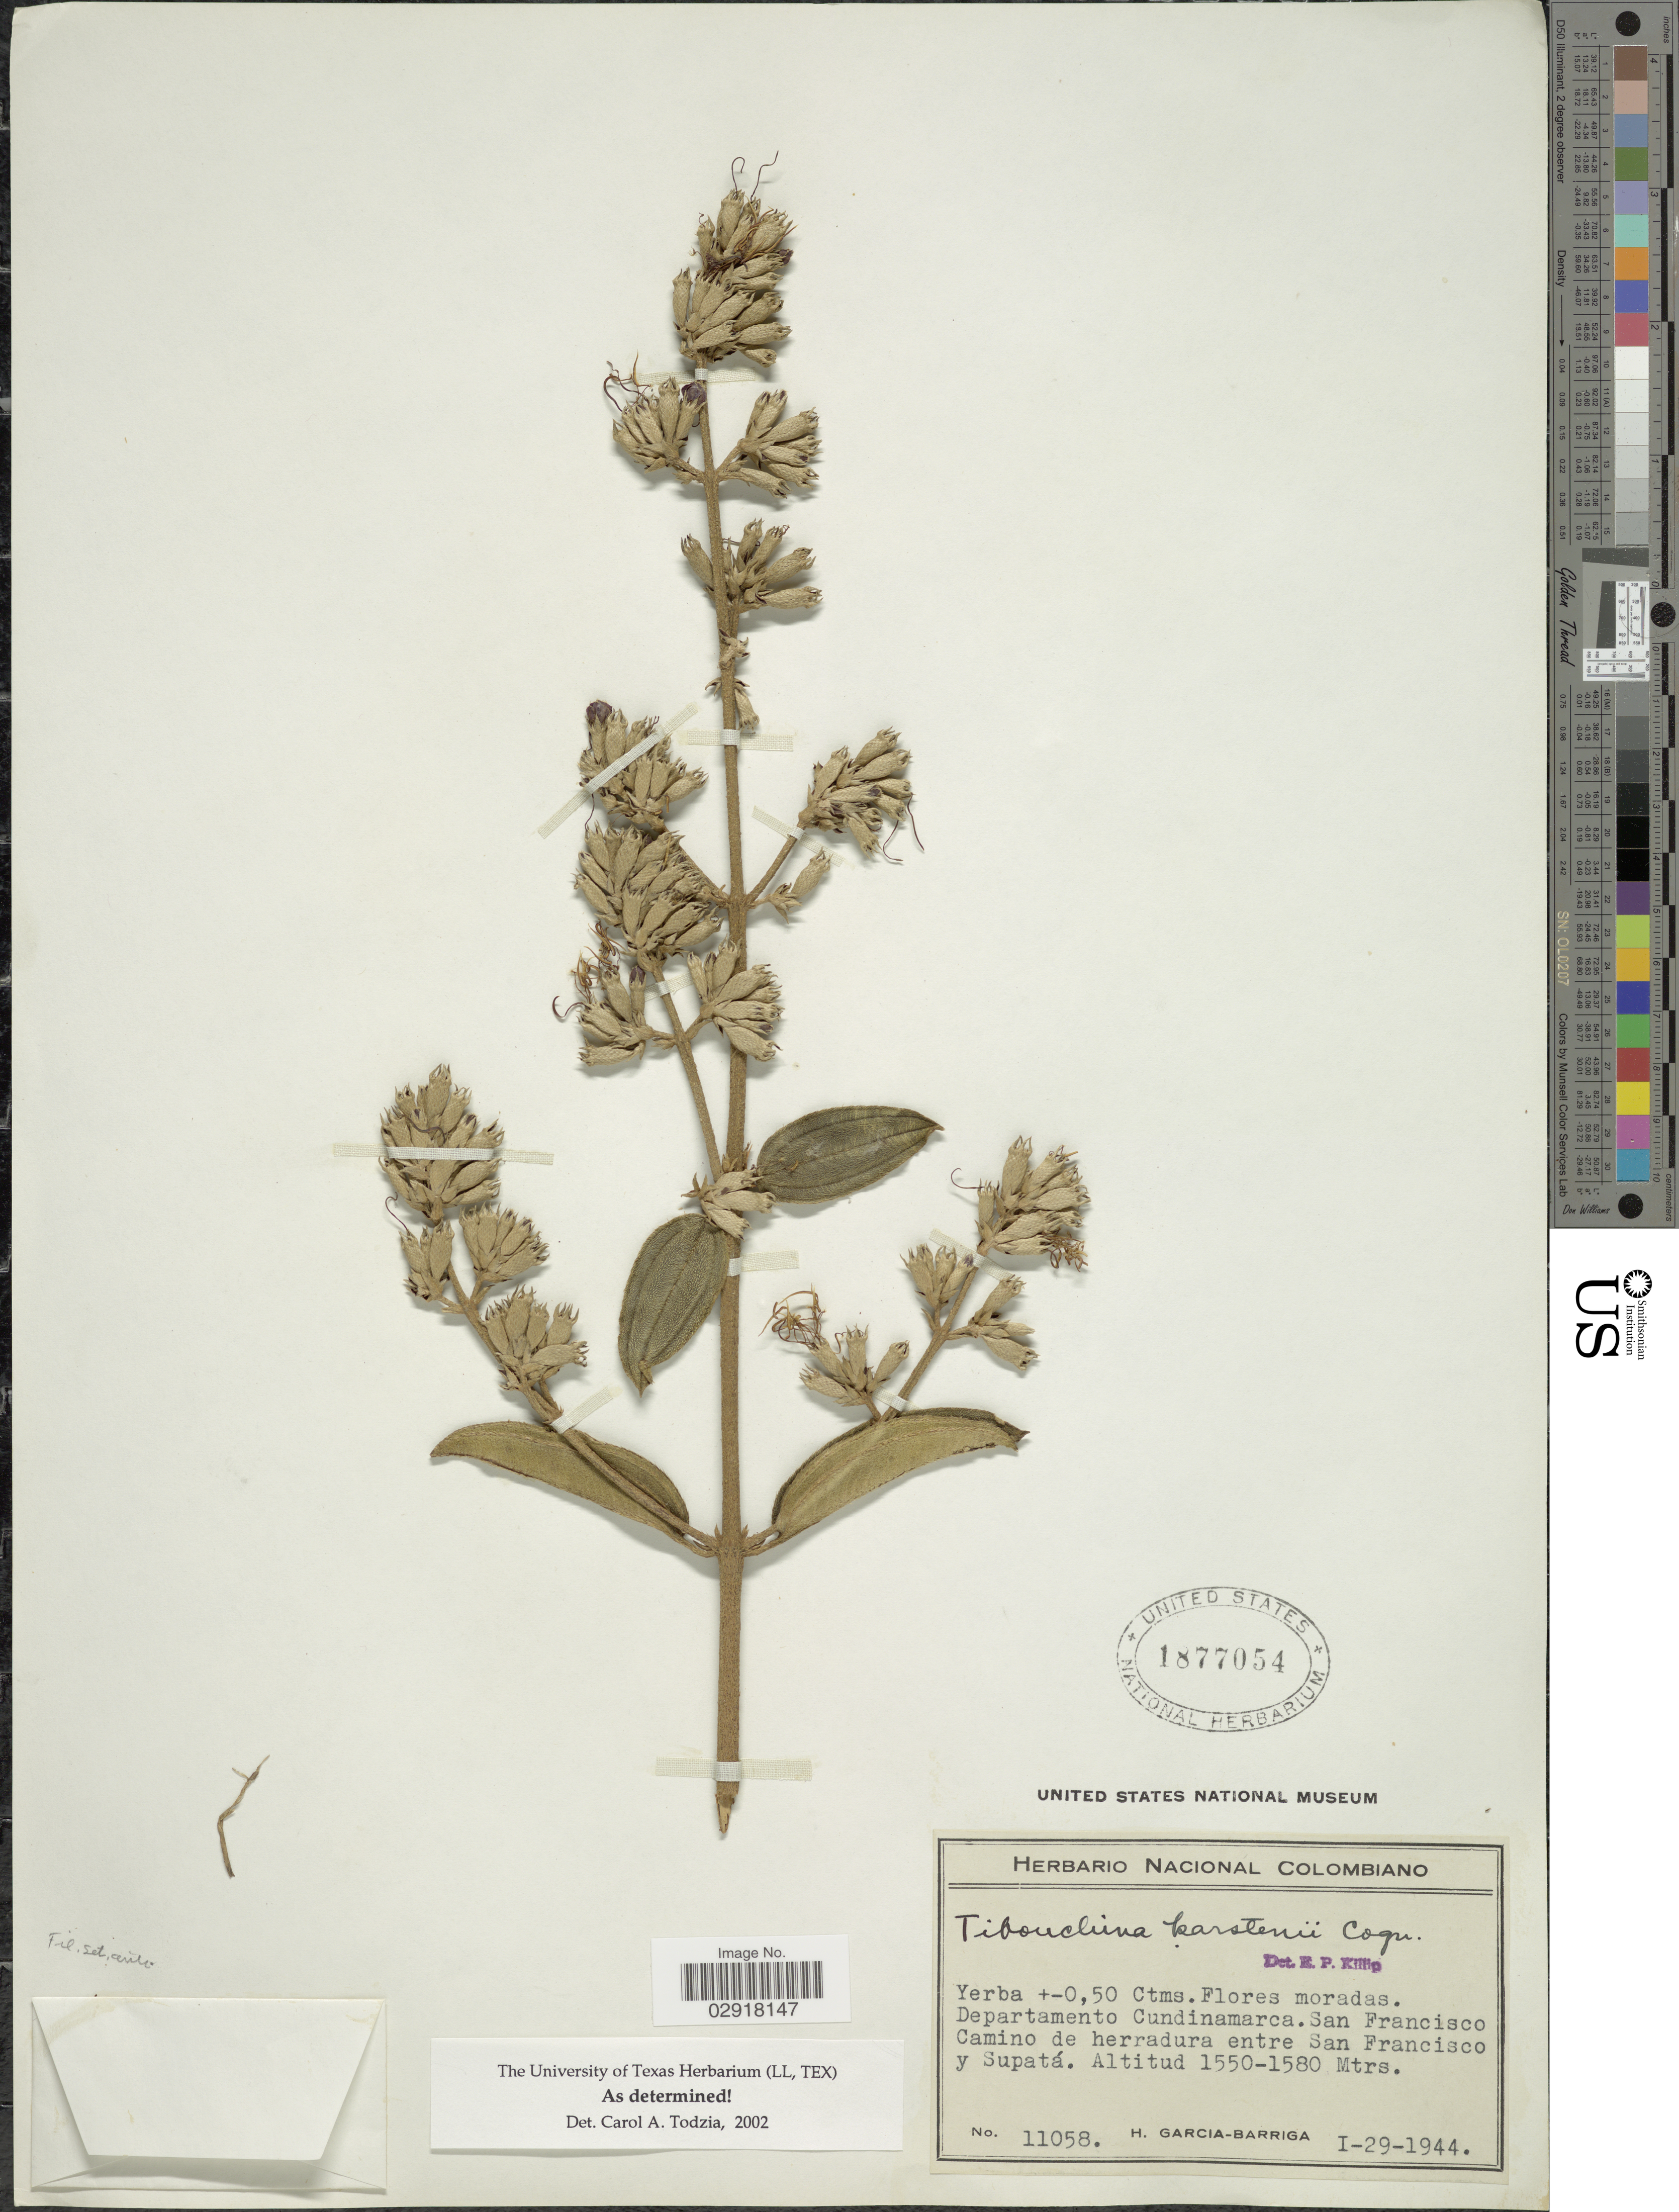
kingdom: Plantae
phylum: Tracheophyta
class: Magnoliopsida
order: Myrtales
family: Melastomataceae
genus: Tibouchina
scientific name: Tibouchina karstenii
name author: Cogn.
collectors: H. García Barriga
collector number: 11058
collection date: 1944-01-29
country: Colombia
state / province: Cundinamarca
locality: Departamento Cundinamarca. San Francisco Camino de herradura entre San Francisco y Supatá.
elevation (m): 1550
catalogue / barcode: US 1877054